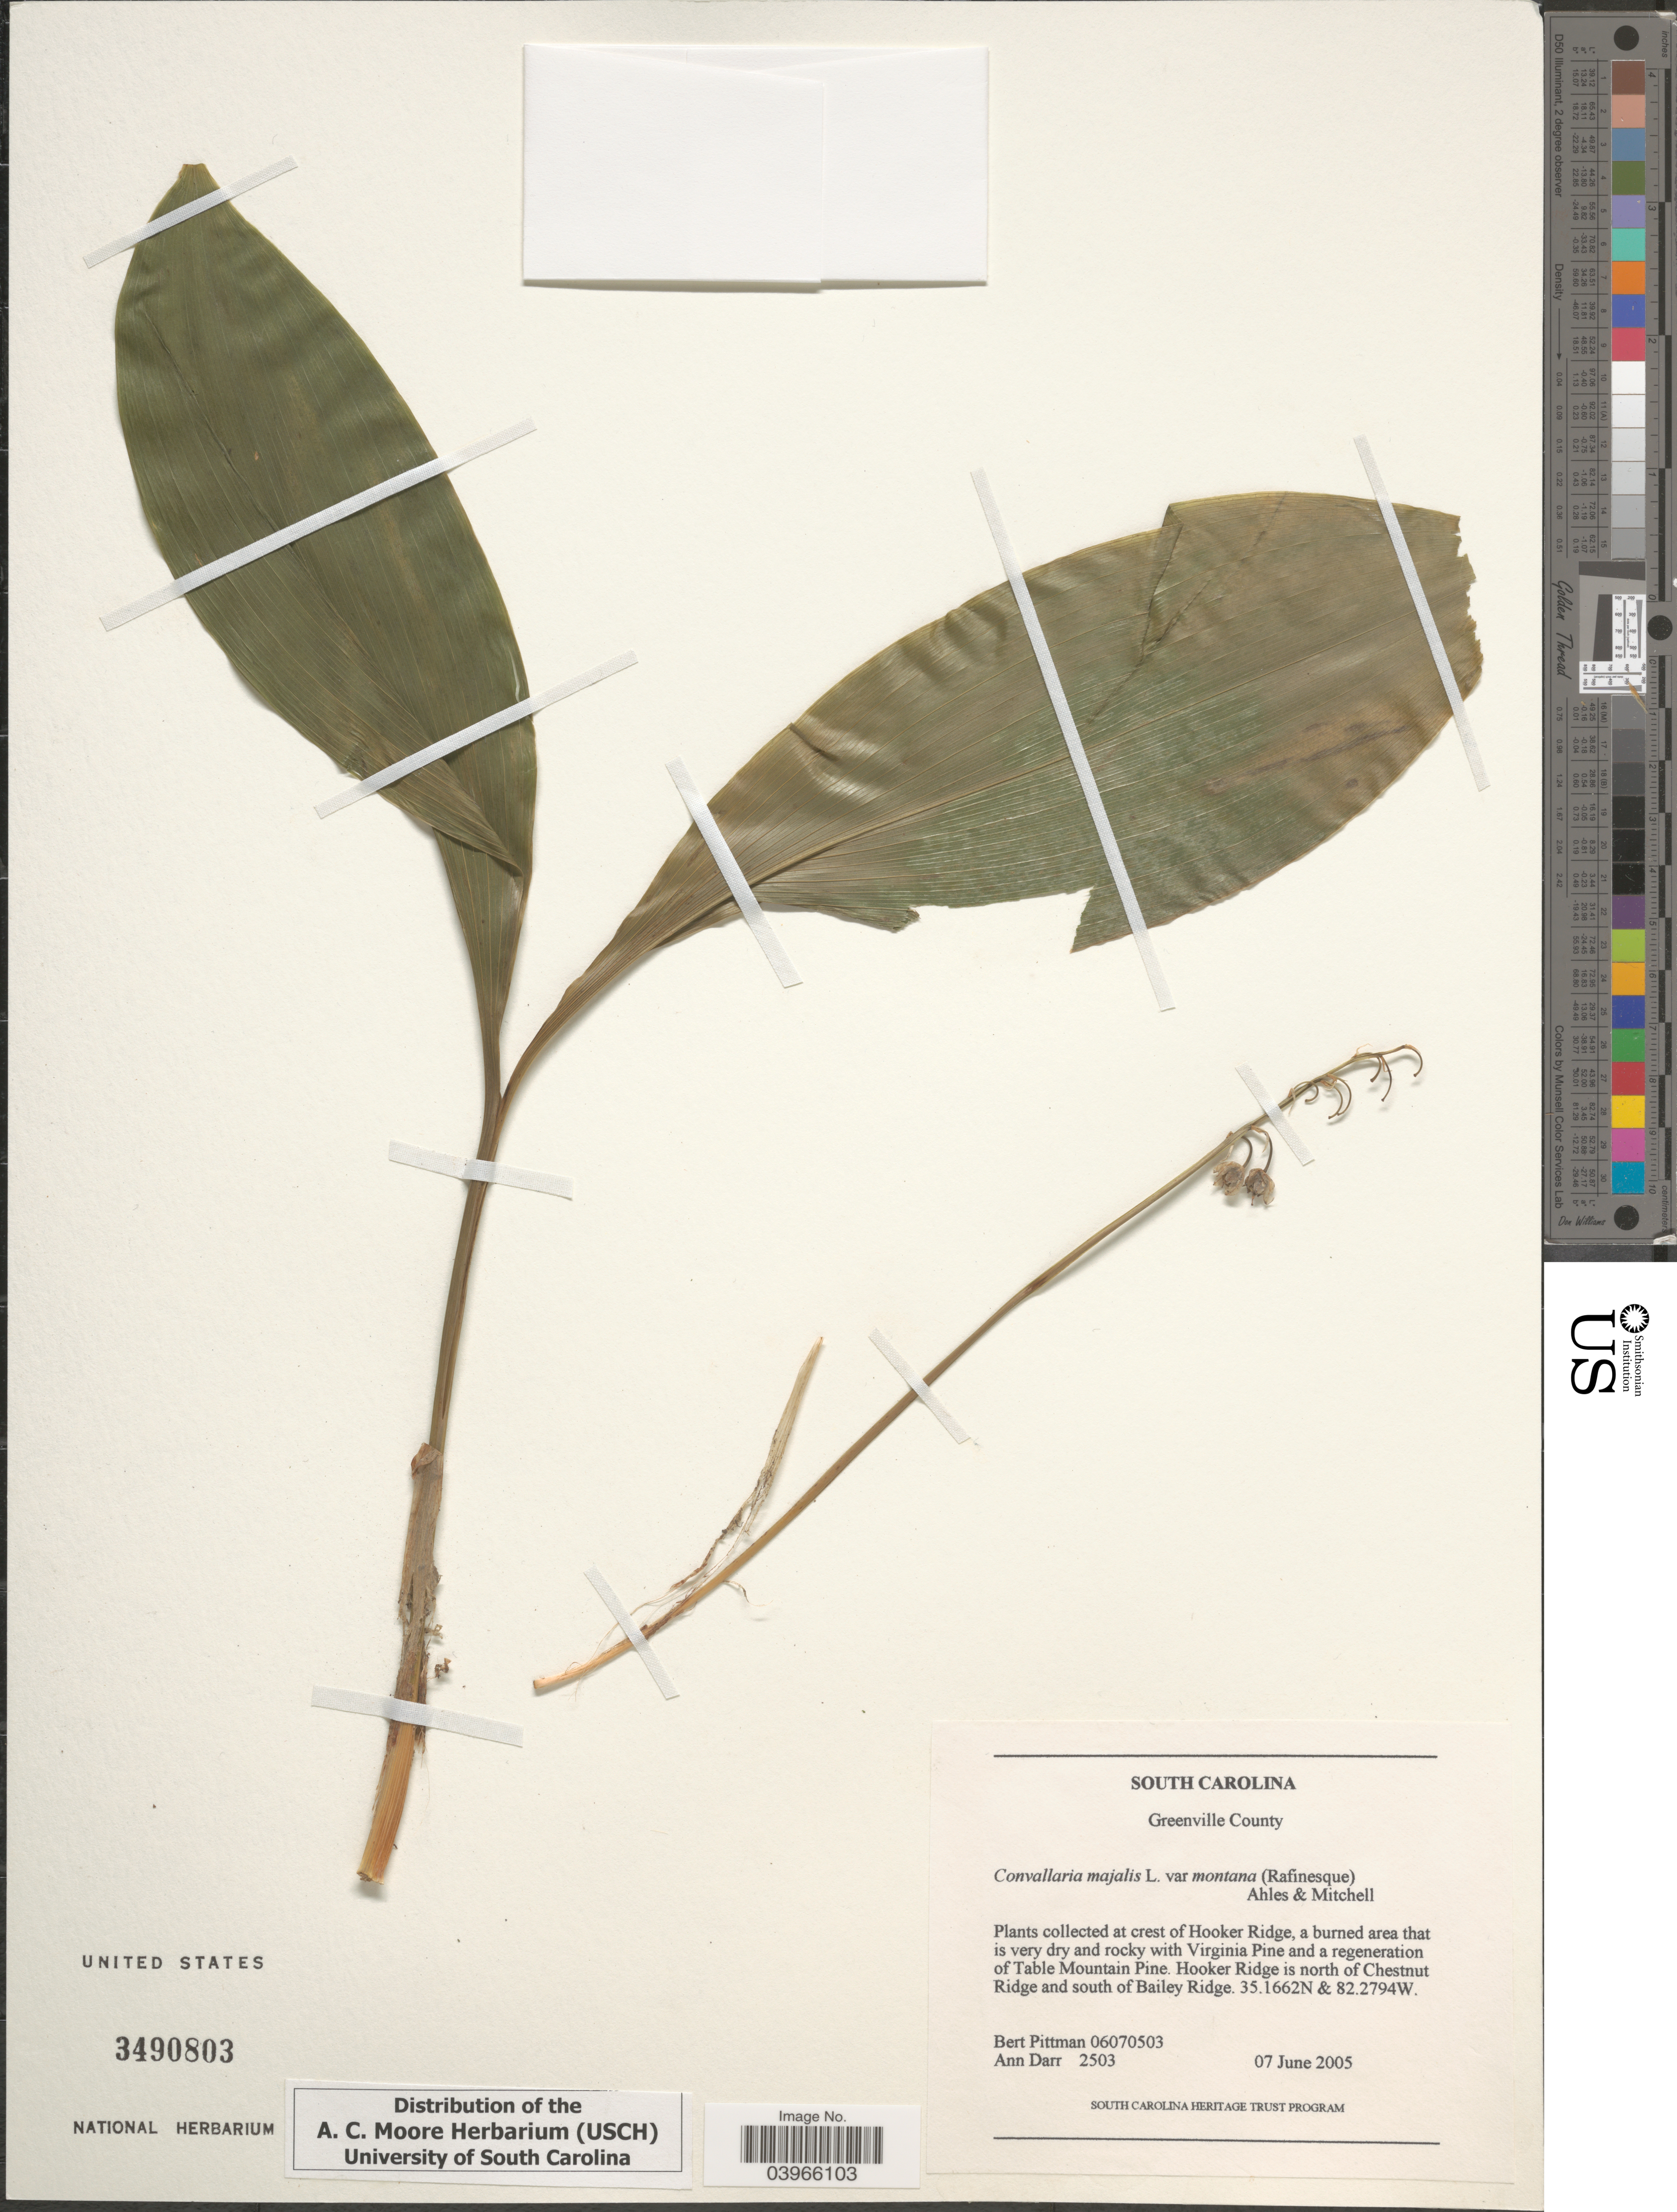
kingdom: Plantae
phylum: Tracheophyta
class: Liliopsida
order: Asparagales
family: Asparagaceae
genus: Convallaria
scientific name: Convallaria majalis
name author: L.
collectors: B. Pittman & A. Darr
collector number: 06070503/2503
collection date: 2005-06-07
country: United States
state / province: South Carolina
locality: Greenville County. At crest of Hooker ridge. Table Mountain Pine. Hooker Ridge is north of Chestnut Ridge and south of Bailey Ridge.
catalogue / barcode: US 3490803